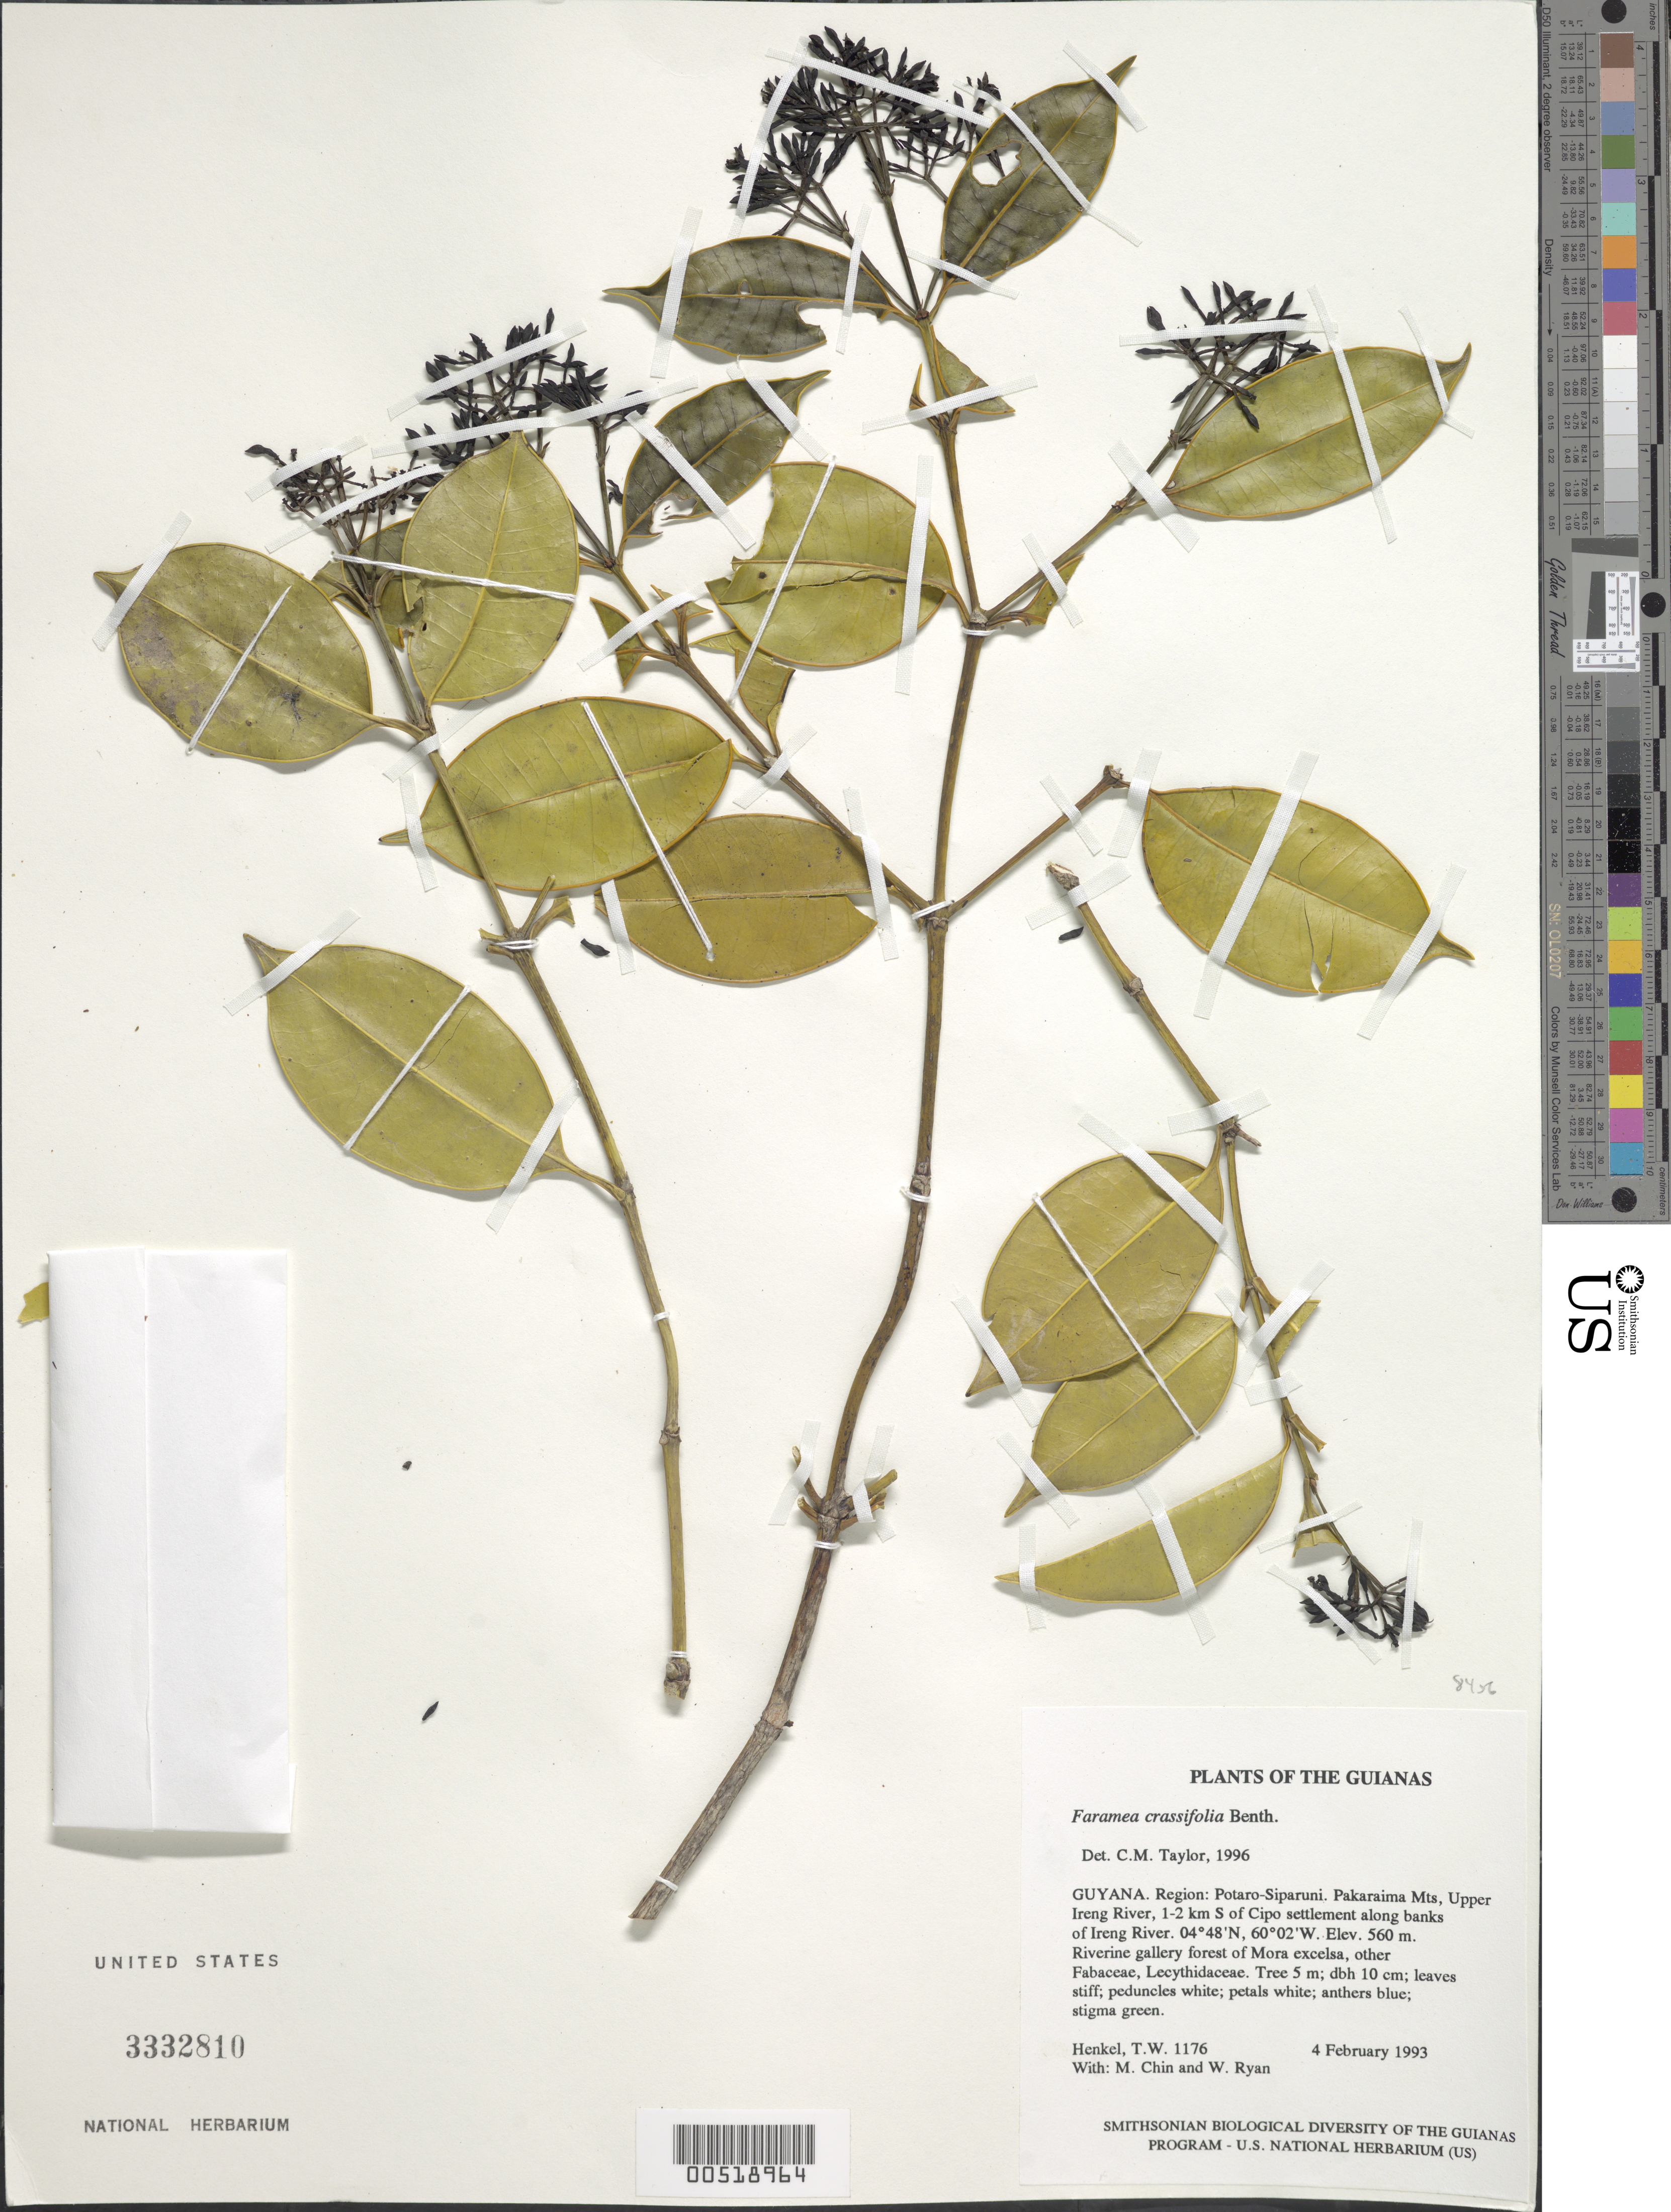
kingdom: Plantae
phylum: Tracheophyta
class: Magnoliopsida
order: Gentianales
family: Rubiaceae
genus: Faramea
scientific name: Faramea crassifolia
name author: Benth.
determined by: Taylor, Charlotte M.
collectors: T. Henkel, M. Chin & W. Ryan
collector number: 1176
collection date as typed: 4 February 1993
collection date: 1993-02-04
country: Guyana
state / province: Potaro-Siparuni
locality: Pakaraima Mts, Upper Ireng River, 1-2 km S of Cipo settlement along banks of Ireng River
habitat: Riverine gallery forest of Mora excelsa, other Fabaceae, Lecythidaceae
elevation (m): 560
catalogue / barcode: US 3332810